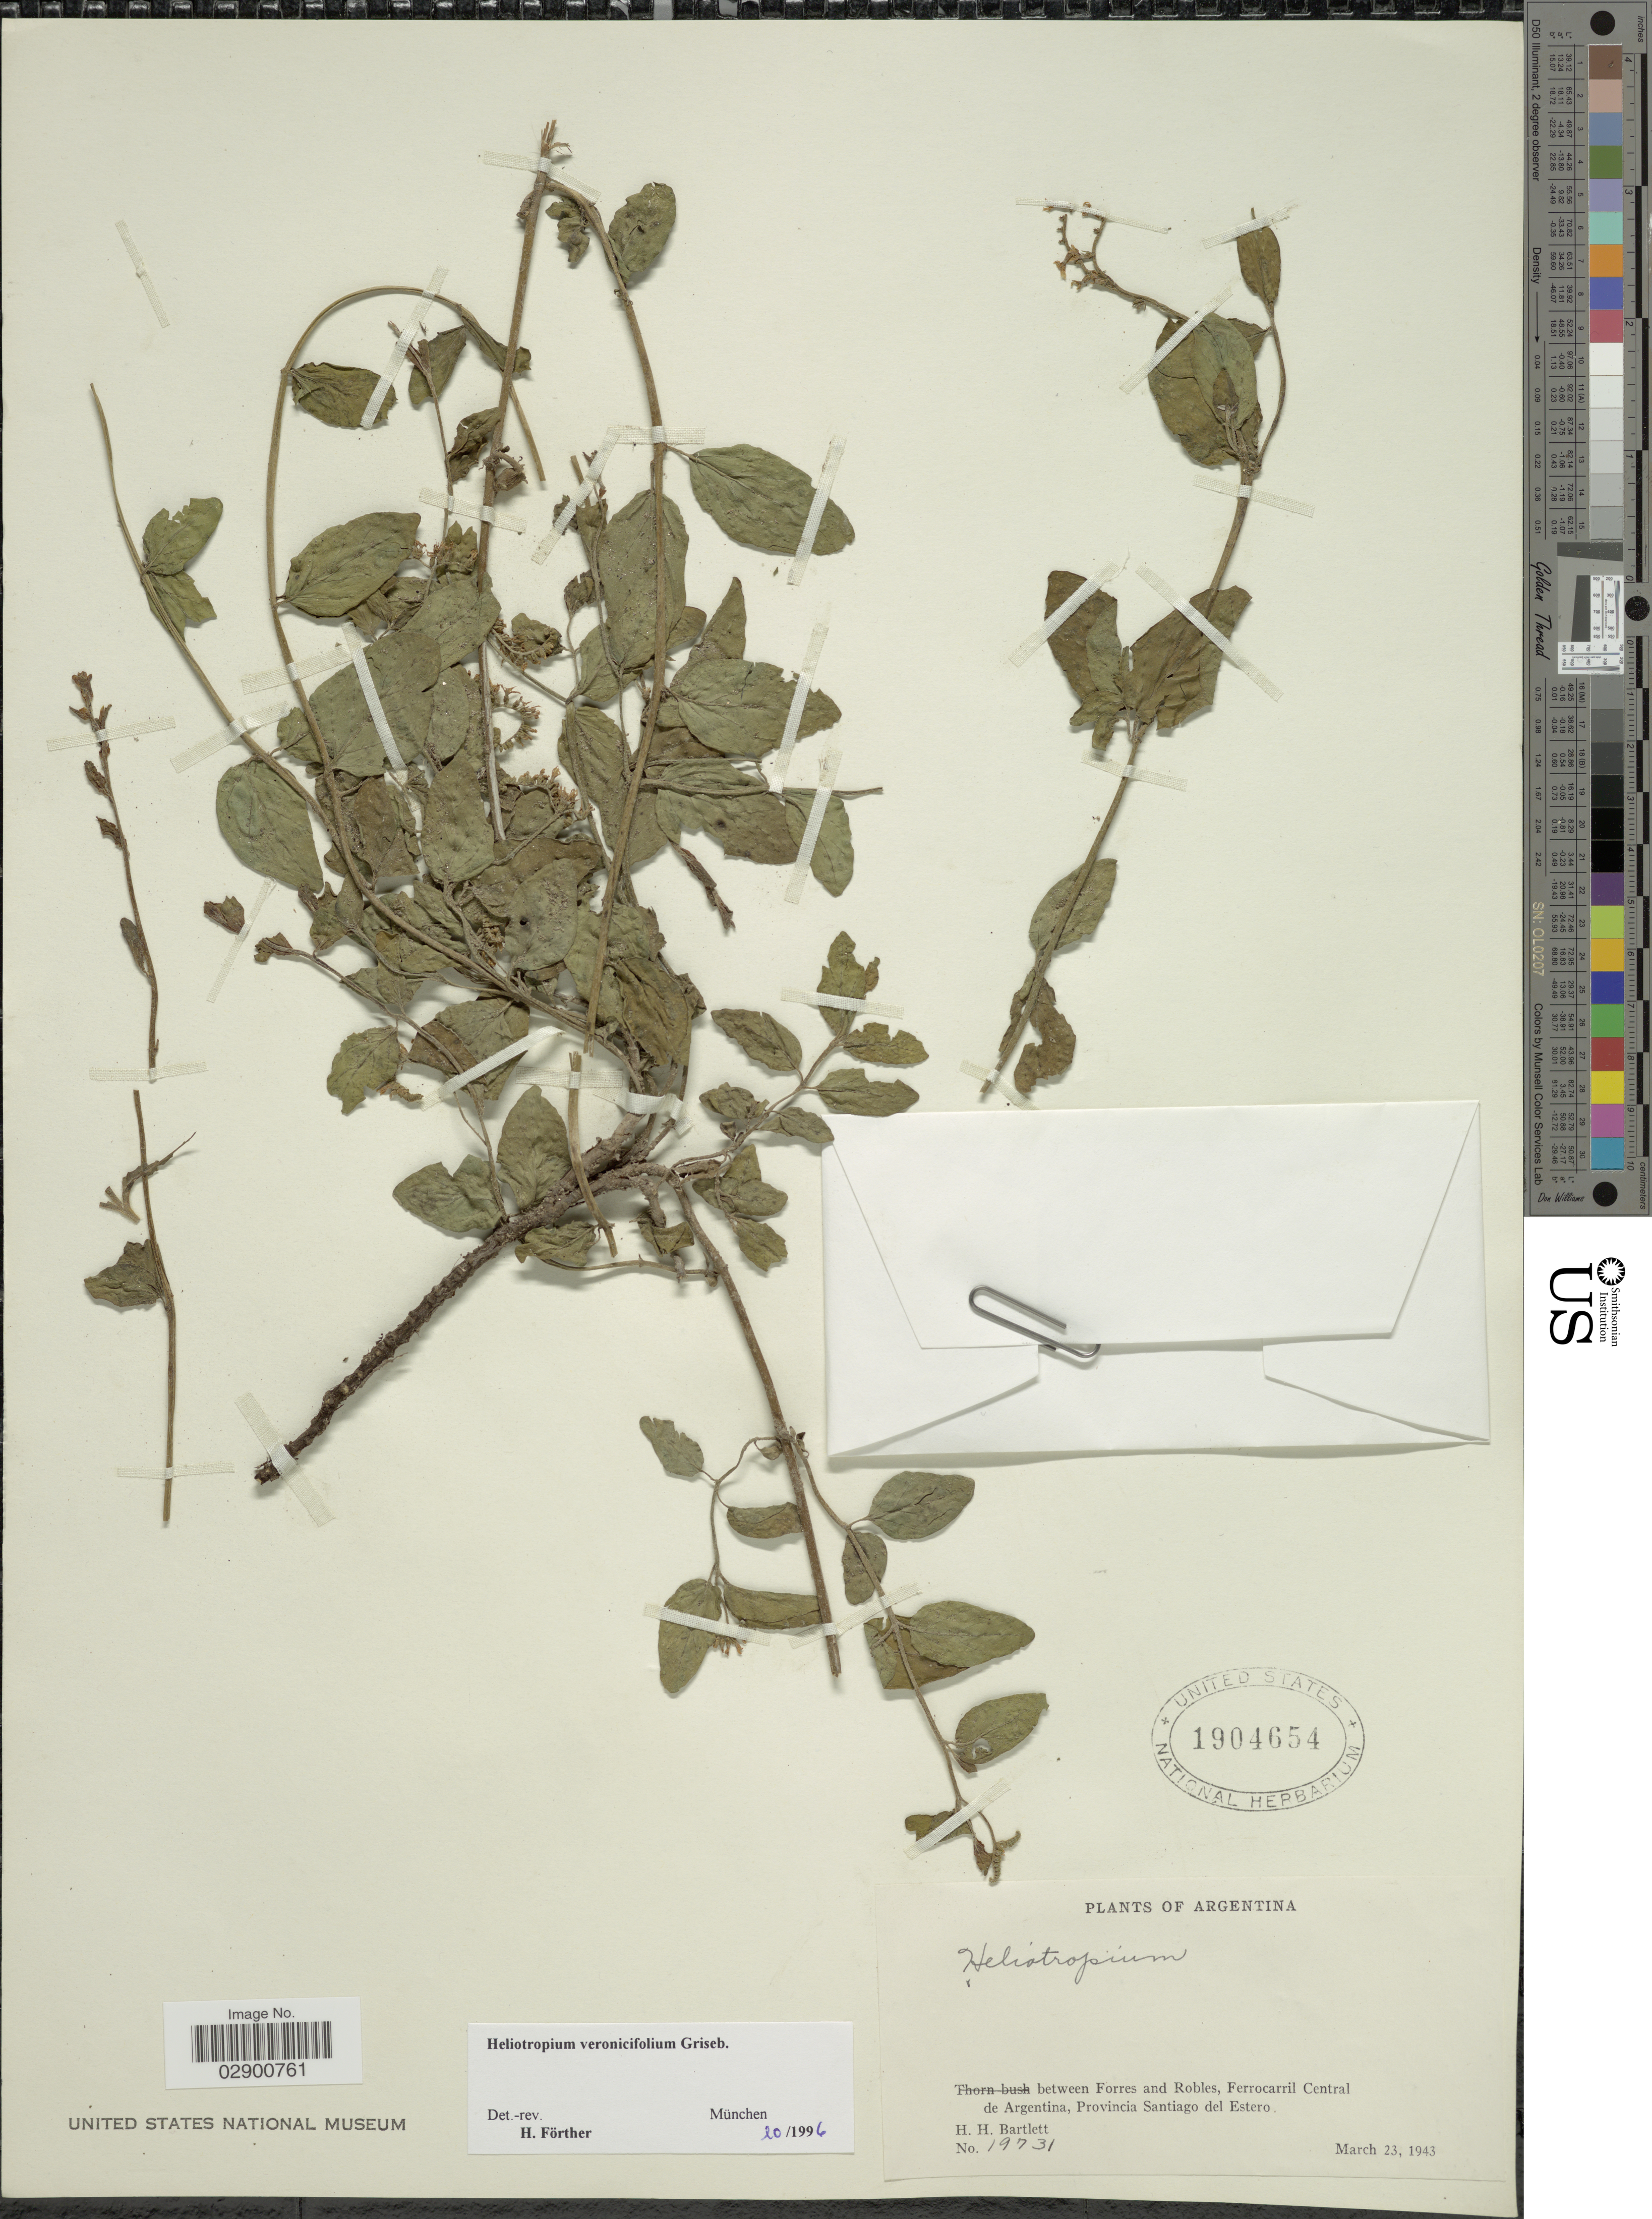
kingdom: Plantae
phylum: Tracheophyta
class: Magnoliopsida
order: Boraginales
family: Heliotropiaceae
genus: Heliotropium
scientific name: Heliotropium veronicifolium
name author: Griseb.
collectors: H. H. Bartlett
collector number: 19731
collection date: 1943-03-23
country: Argentina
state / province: Santiago del Estero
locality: Between Forres and Robles, Ferrocarril Central de Argentina, Provincia Santiago del Estero.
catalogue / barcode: US 1904654